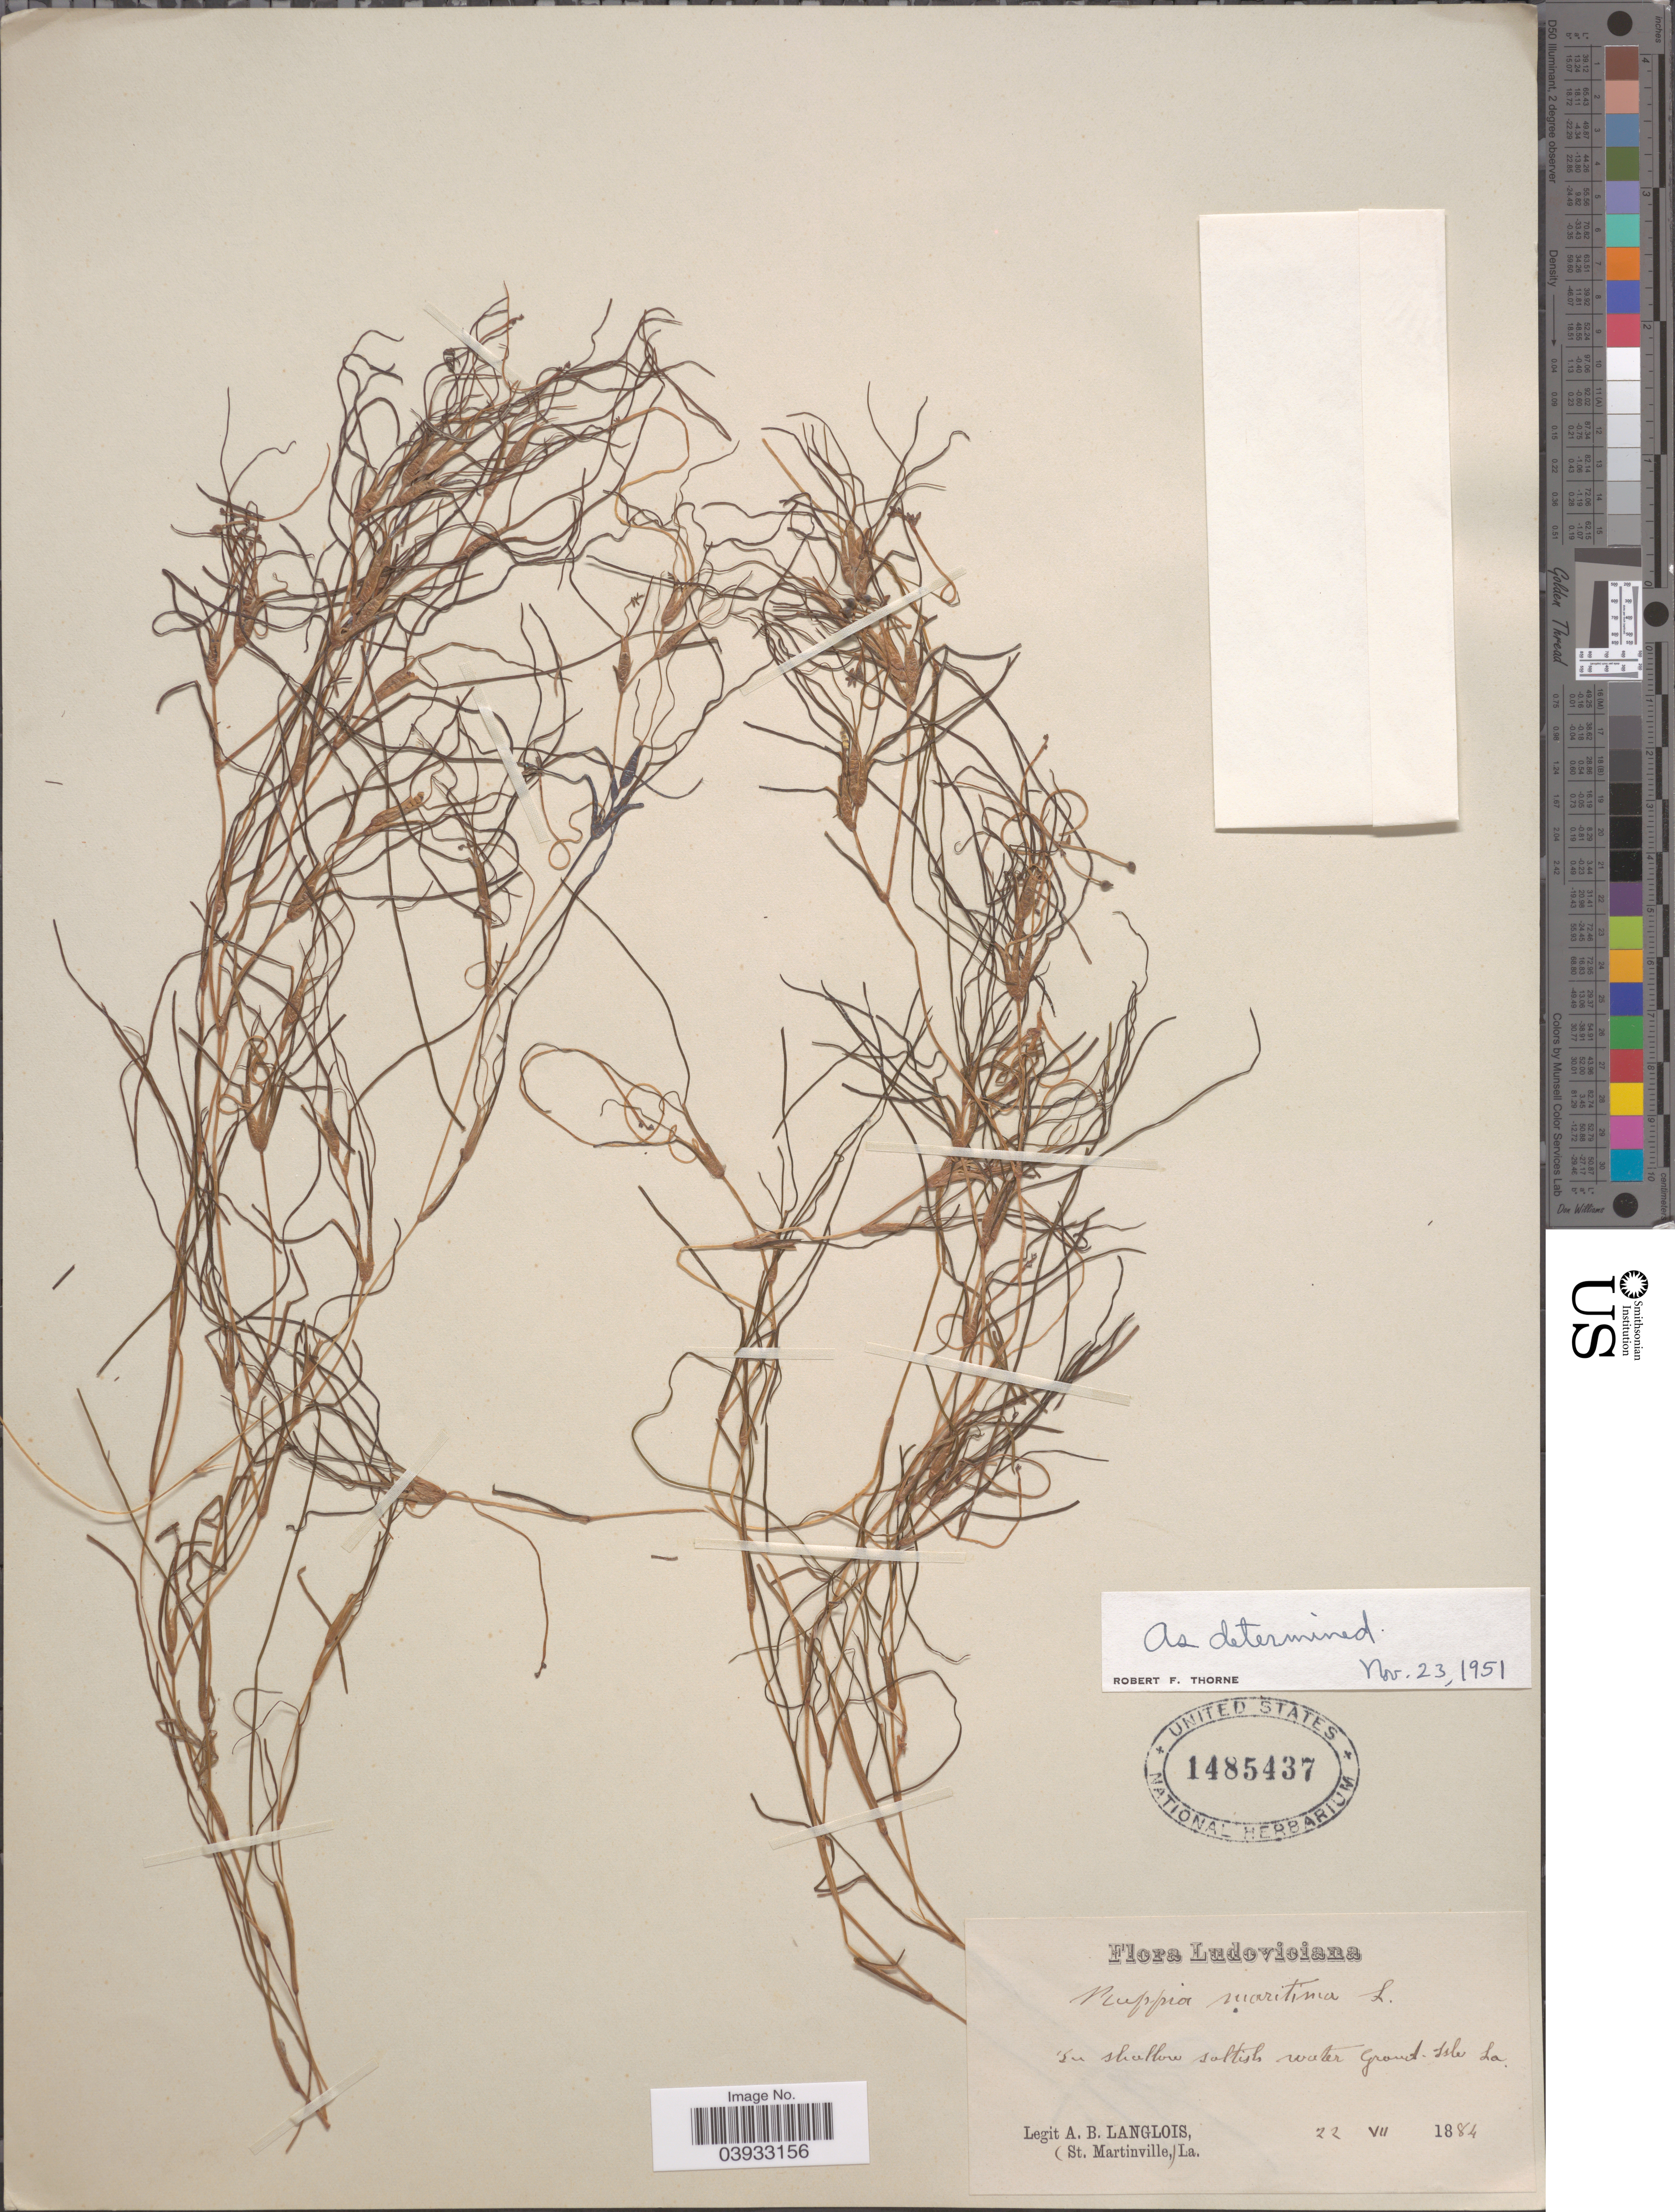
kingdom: Plantae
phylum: Tracheophyta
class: Liliopsida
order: Alismatales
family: Ruppiaceae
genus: Ruppia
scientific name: Ruppia maritima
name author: L.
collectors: A. Langlois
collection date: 1884-07-22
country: United States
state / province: Louisiana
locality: In shallow saltish water Grand-Isle.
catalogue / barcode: US 1485437